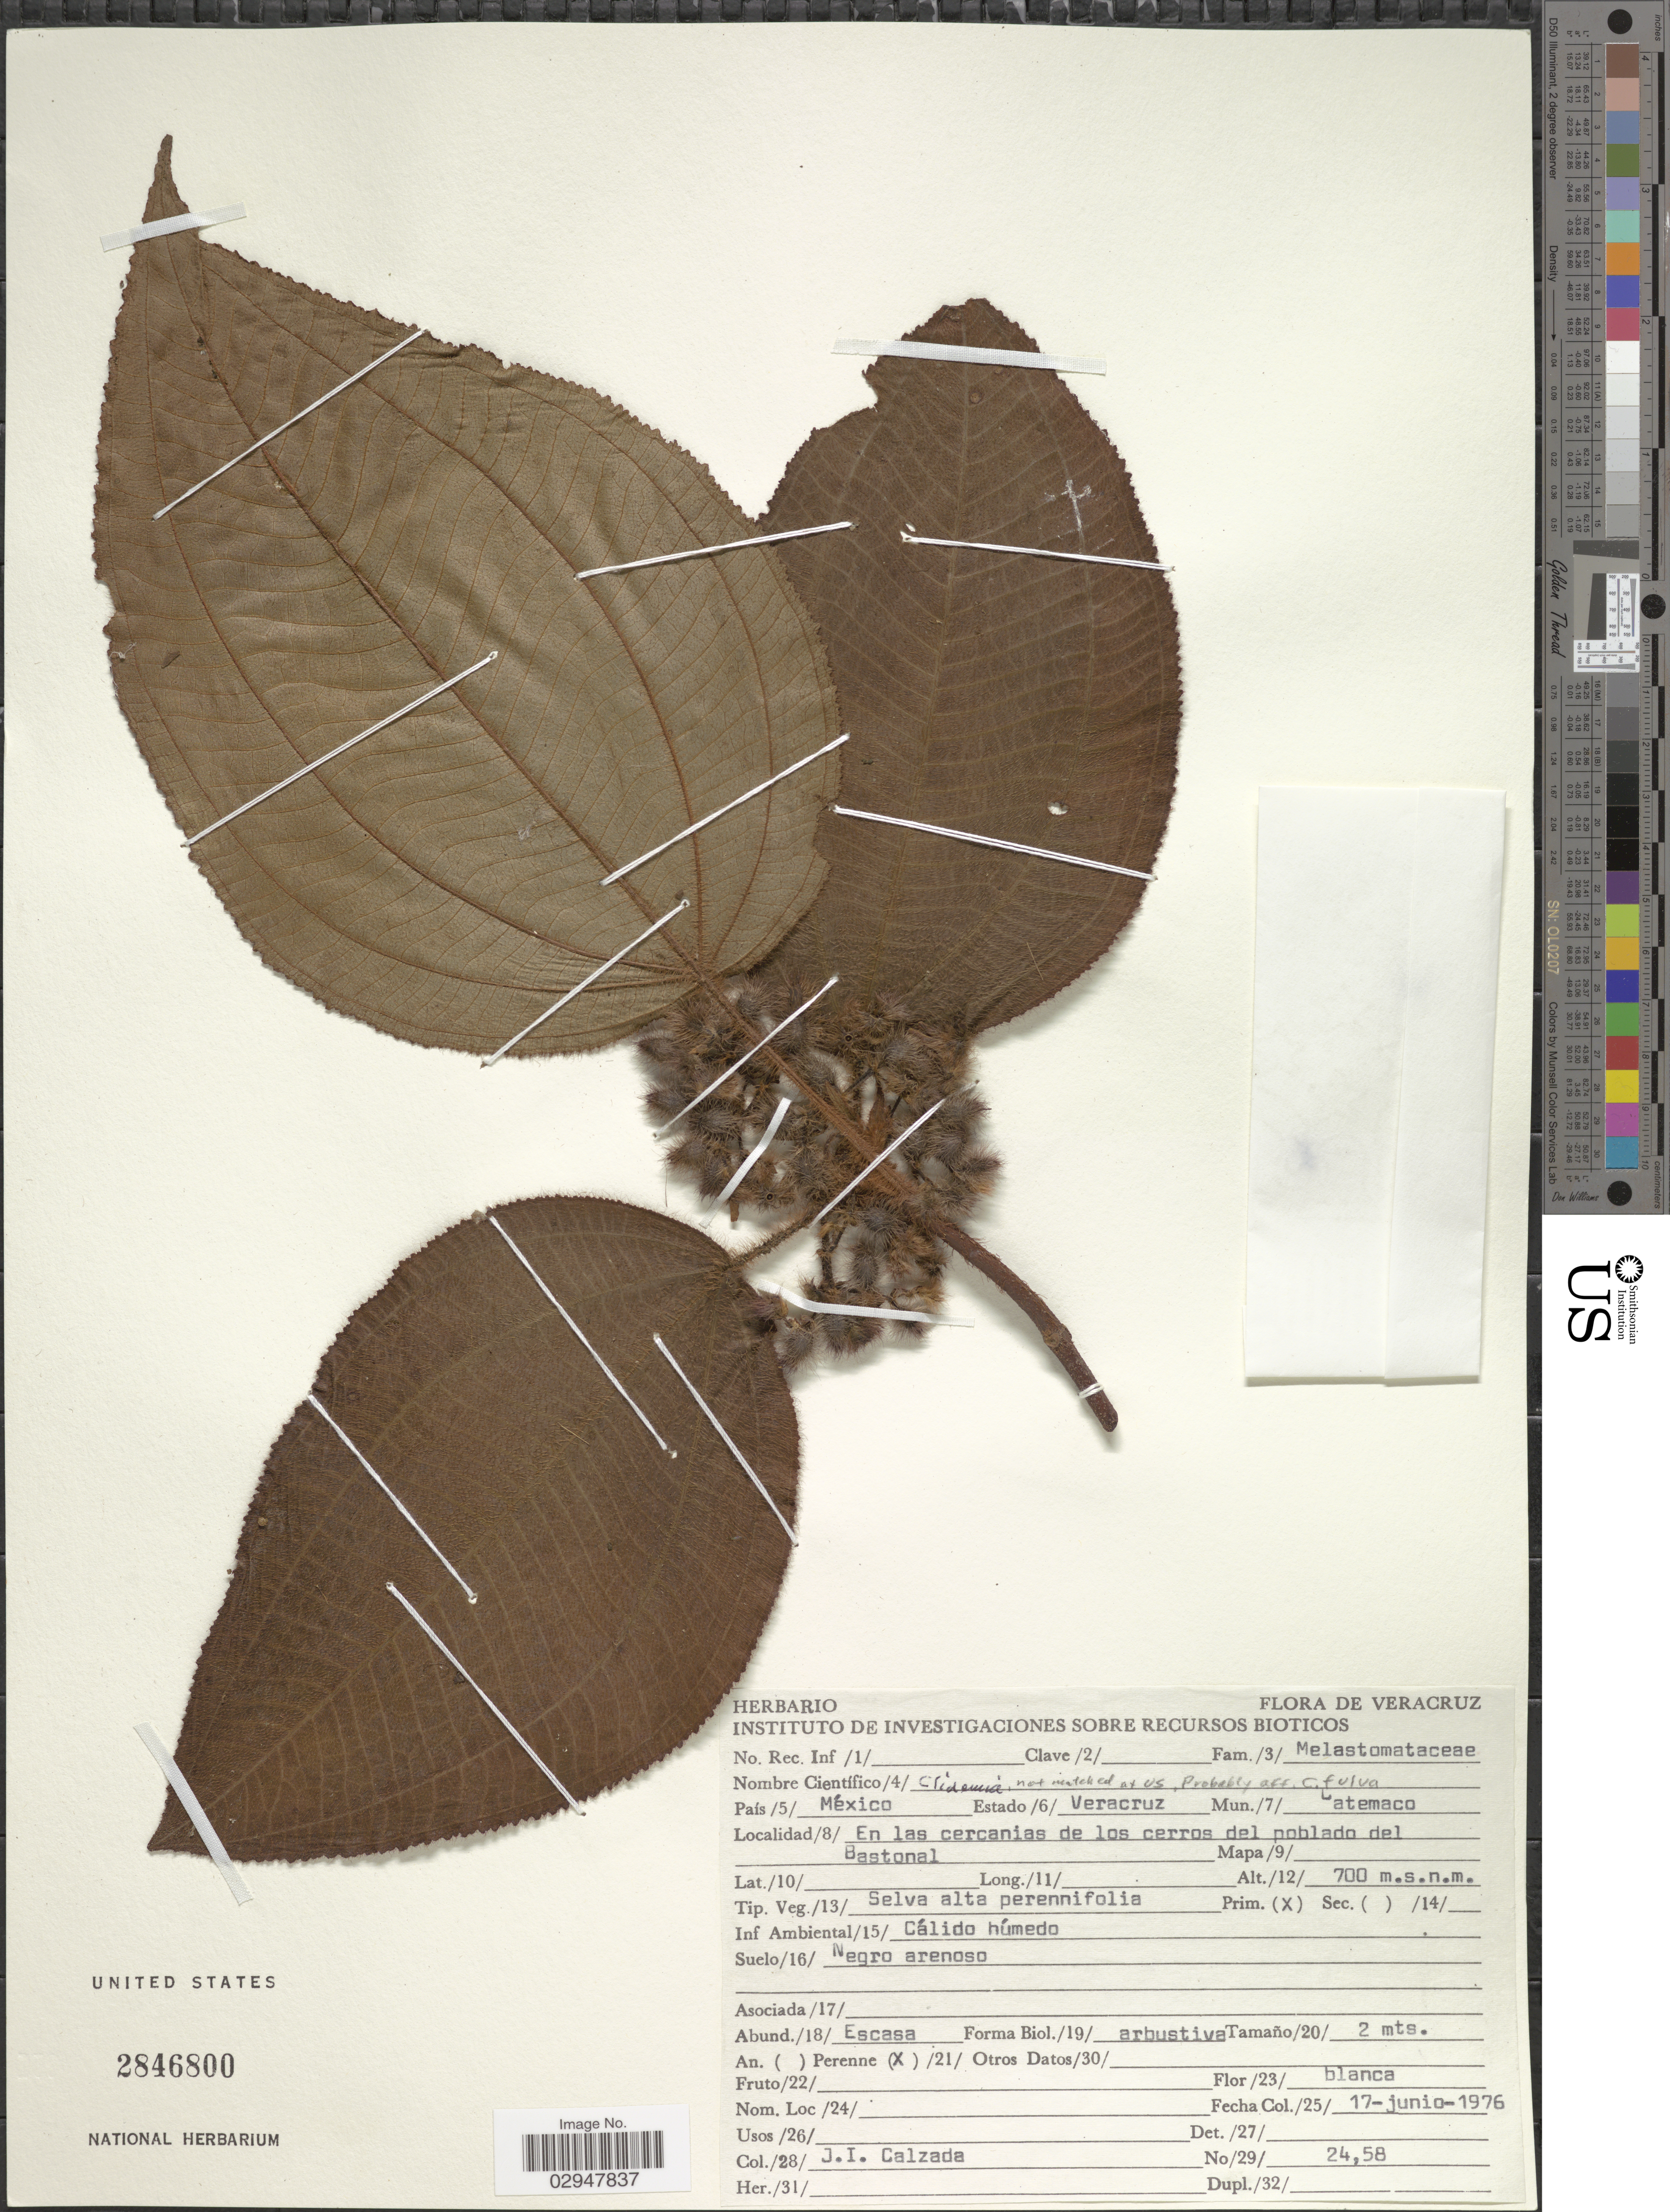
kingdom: Plantae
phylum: Tracheophyta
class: Magnoliopsida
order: Myrtales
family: Melastomataceae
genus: Clidemia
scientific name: Clidemia fulva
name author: Gleason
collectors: J. I. Calzada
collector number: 2458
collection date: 1976-06-17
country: Mexico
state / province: Veracruz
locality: Mun. Catemaco, En las cercanias de los cerros del poblado del Bastonal.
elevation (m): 700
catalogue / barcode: US 2846800